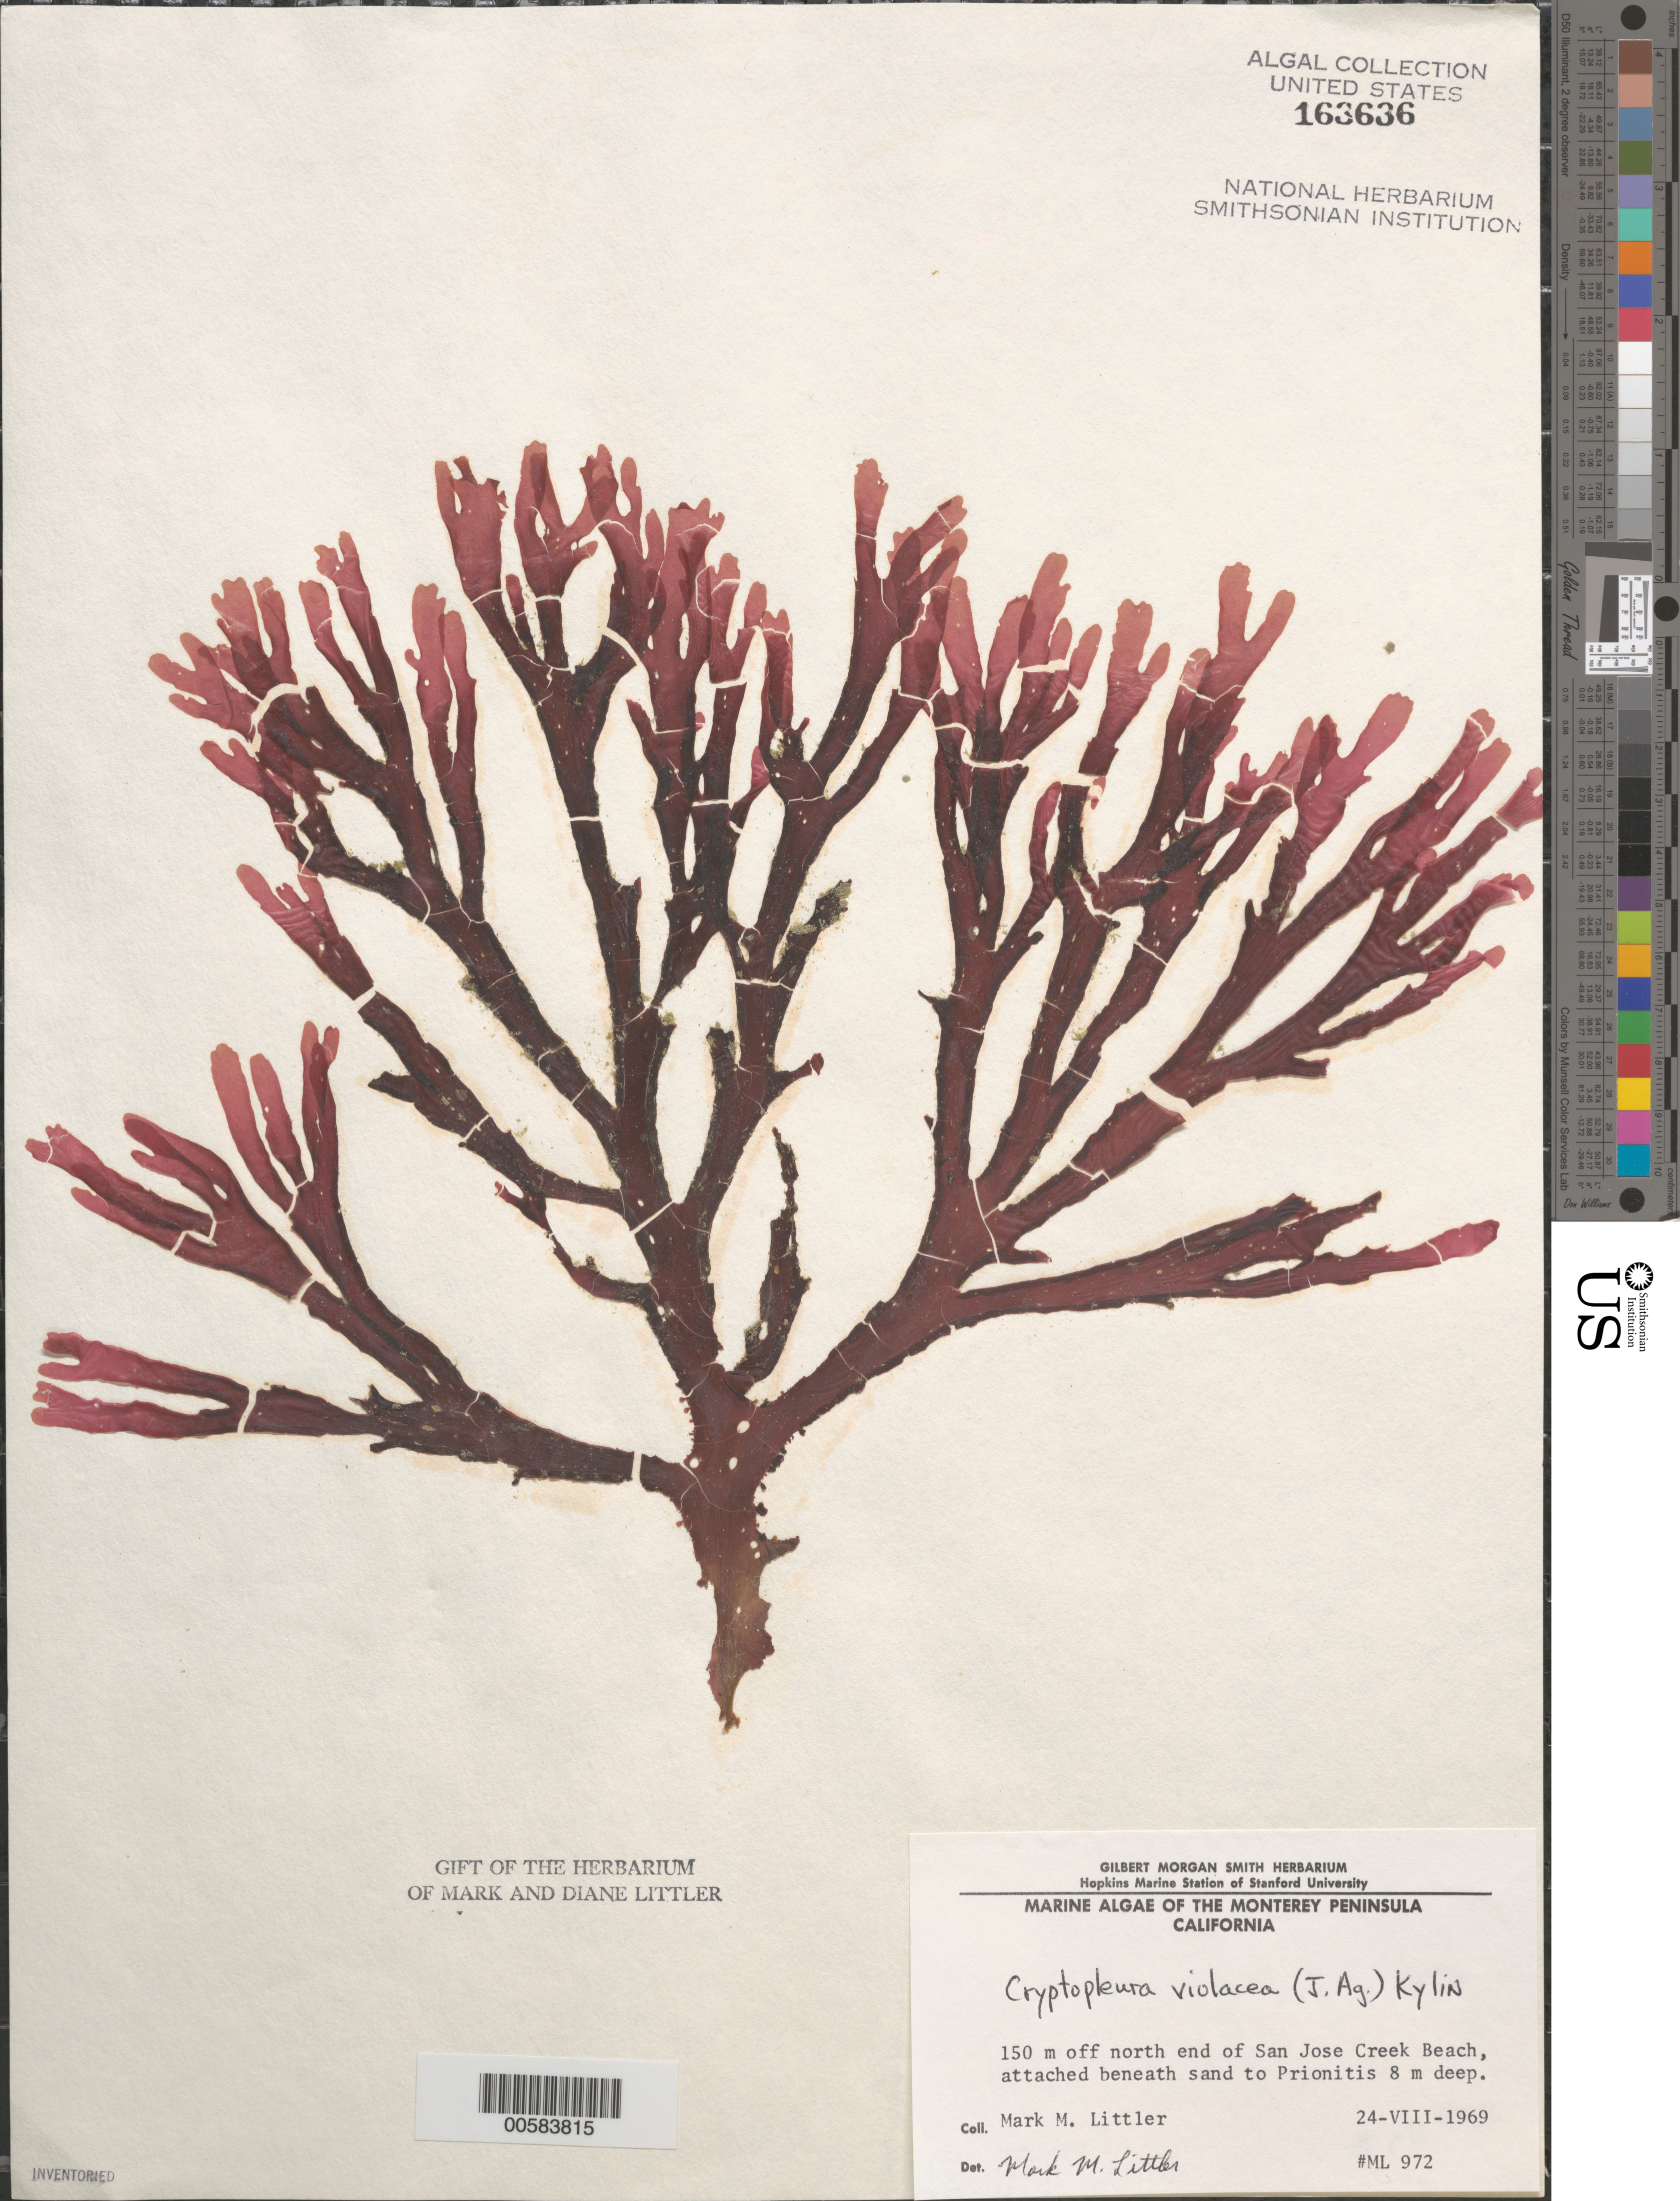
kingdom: Plantae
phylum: Rhodophyta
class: Florideophyceae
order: Ceramiales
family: Delesseriaceae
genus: Cryptopleura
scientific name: Cryptopleura violacea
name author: (J. Ag.) Kylin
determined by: Littler, M. M.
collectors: M. M. Littler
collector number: ML 972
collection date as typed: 24 Aug 1969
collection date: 1969-08-24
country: United States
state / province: California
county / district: Monterey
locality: San Jose Creek Beach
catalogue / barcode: US 163636